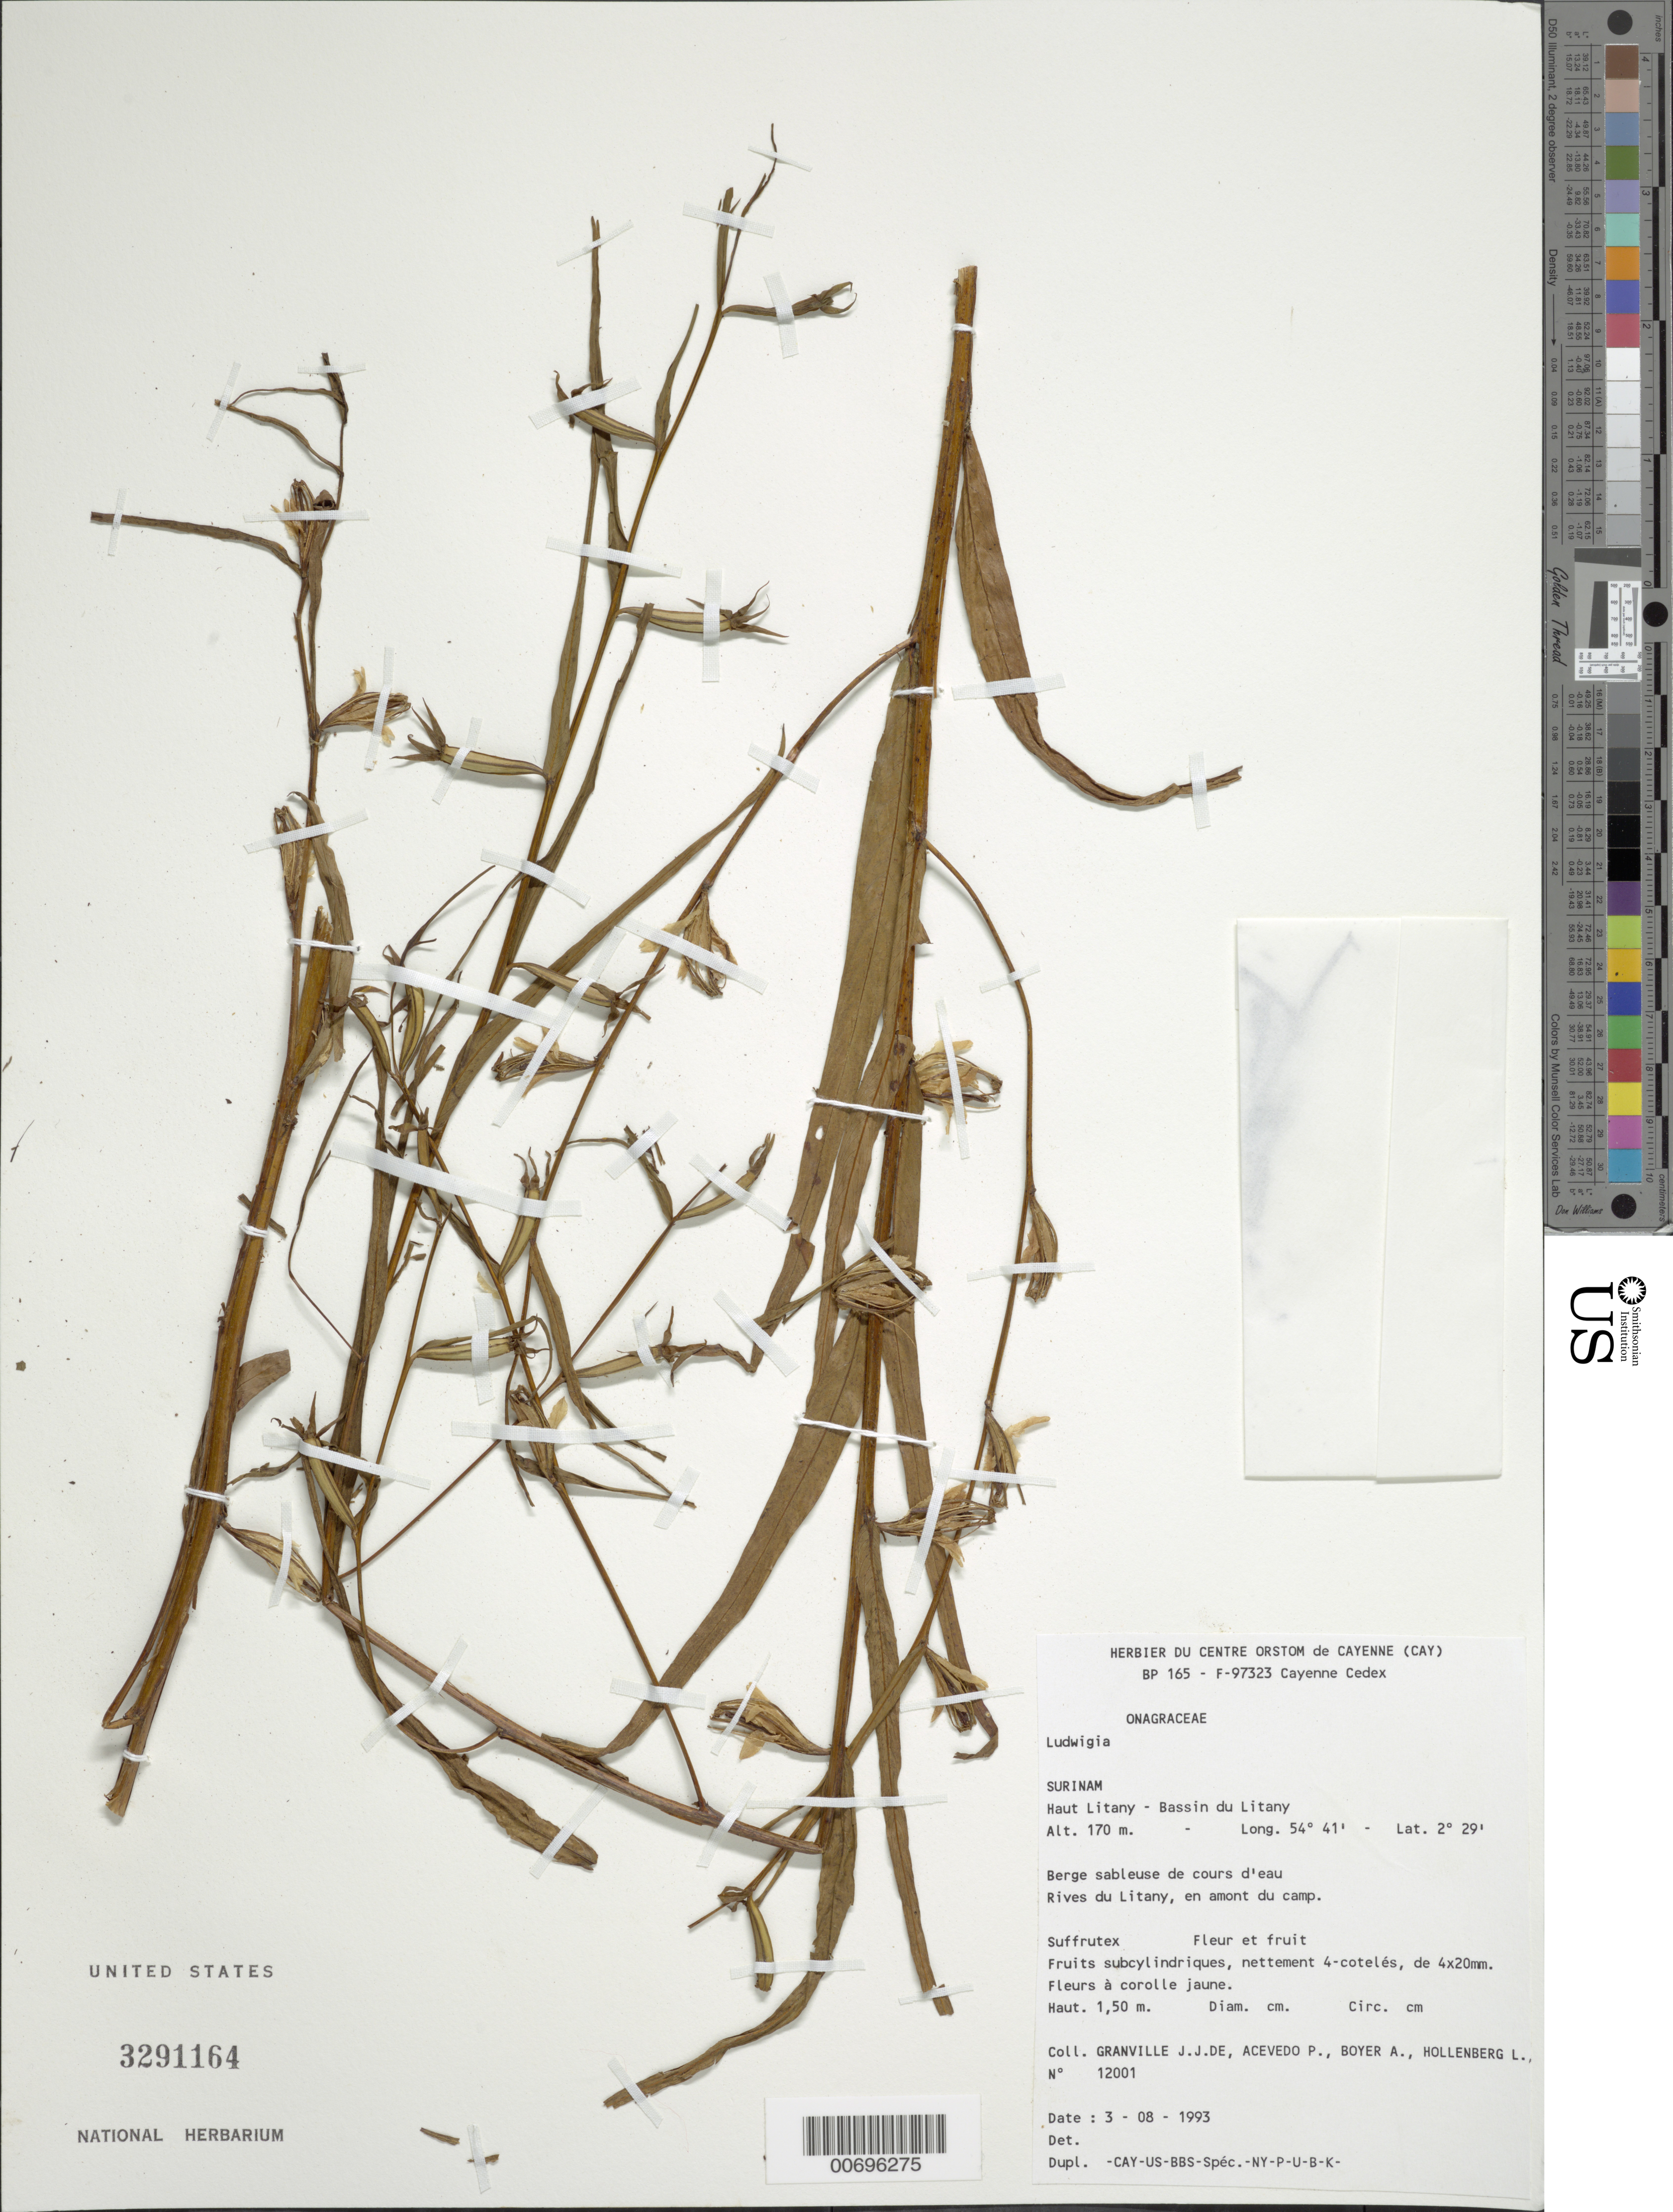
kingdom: Plantae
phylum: Tracheophyta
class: Magnoliopsida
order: Myrtales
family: Onagraceae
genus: Ludwigia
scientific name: Ludwigia sp.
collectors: J.-J. de Granville, P. Acevedo-Rodr., A. Boyer & L. Hollenberg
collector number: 12001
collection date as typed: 3-Aug-93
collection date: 1993-08-03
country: Suriname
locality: Haut Litany, Bassin du Litany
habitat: Berge sableuse de cours d'eau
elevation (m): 170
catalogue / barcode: US 3291164